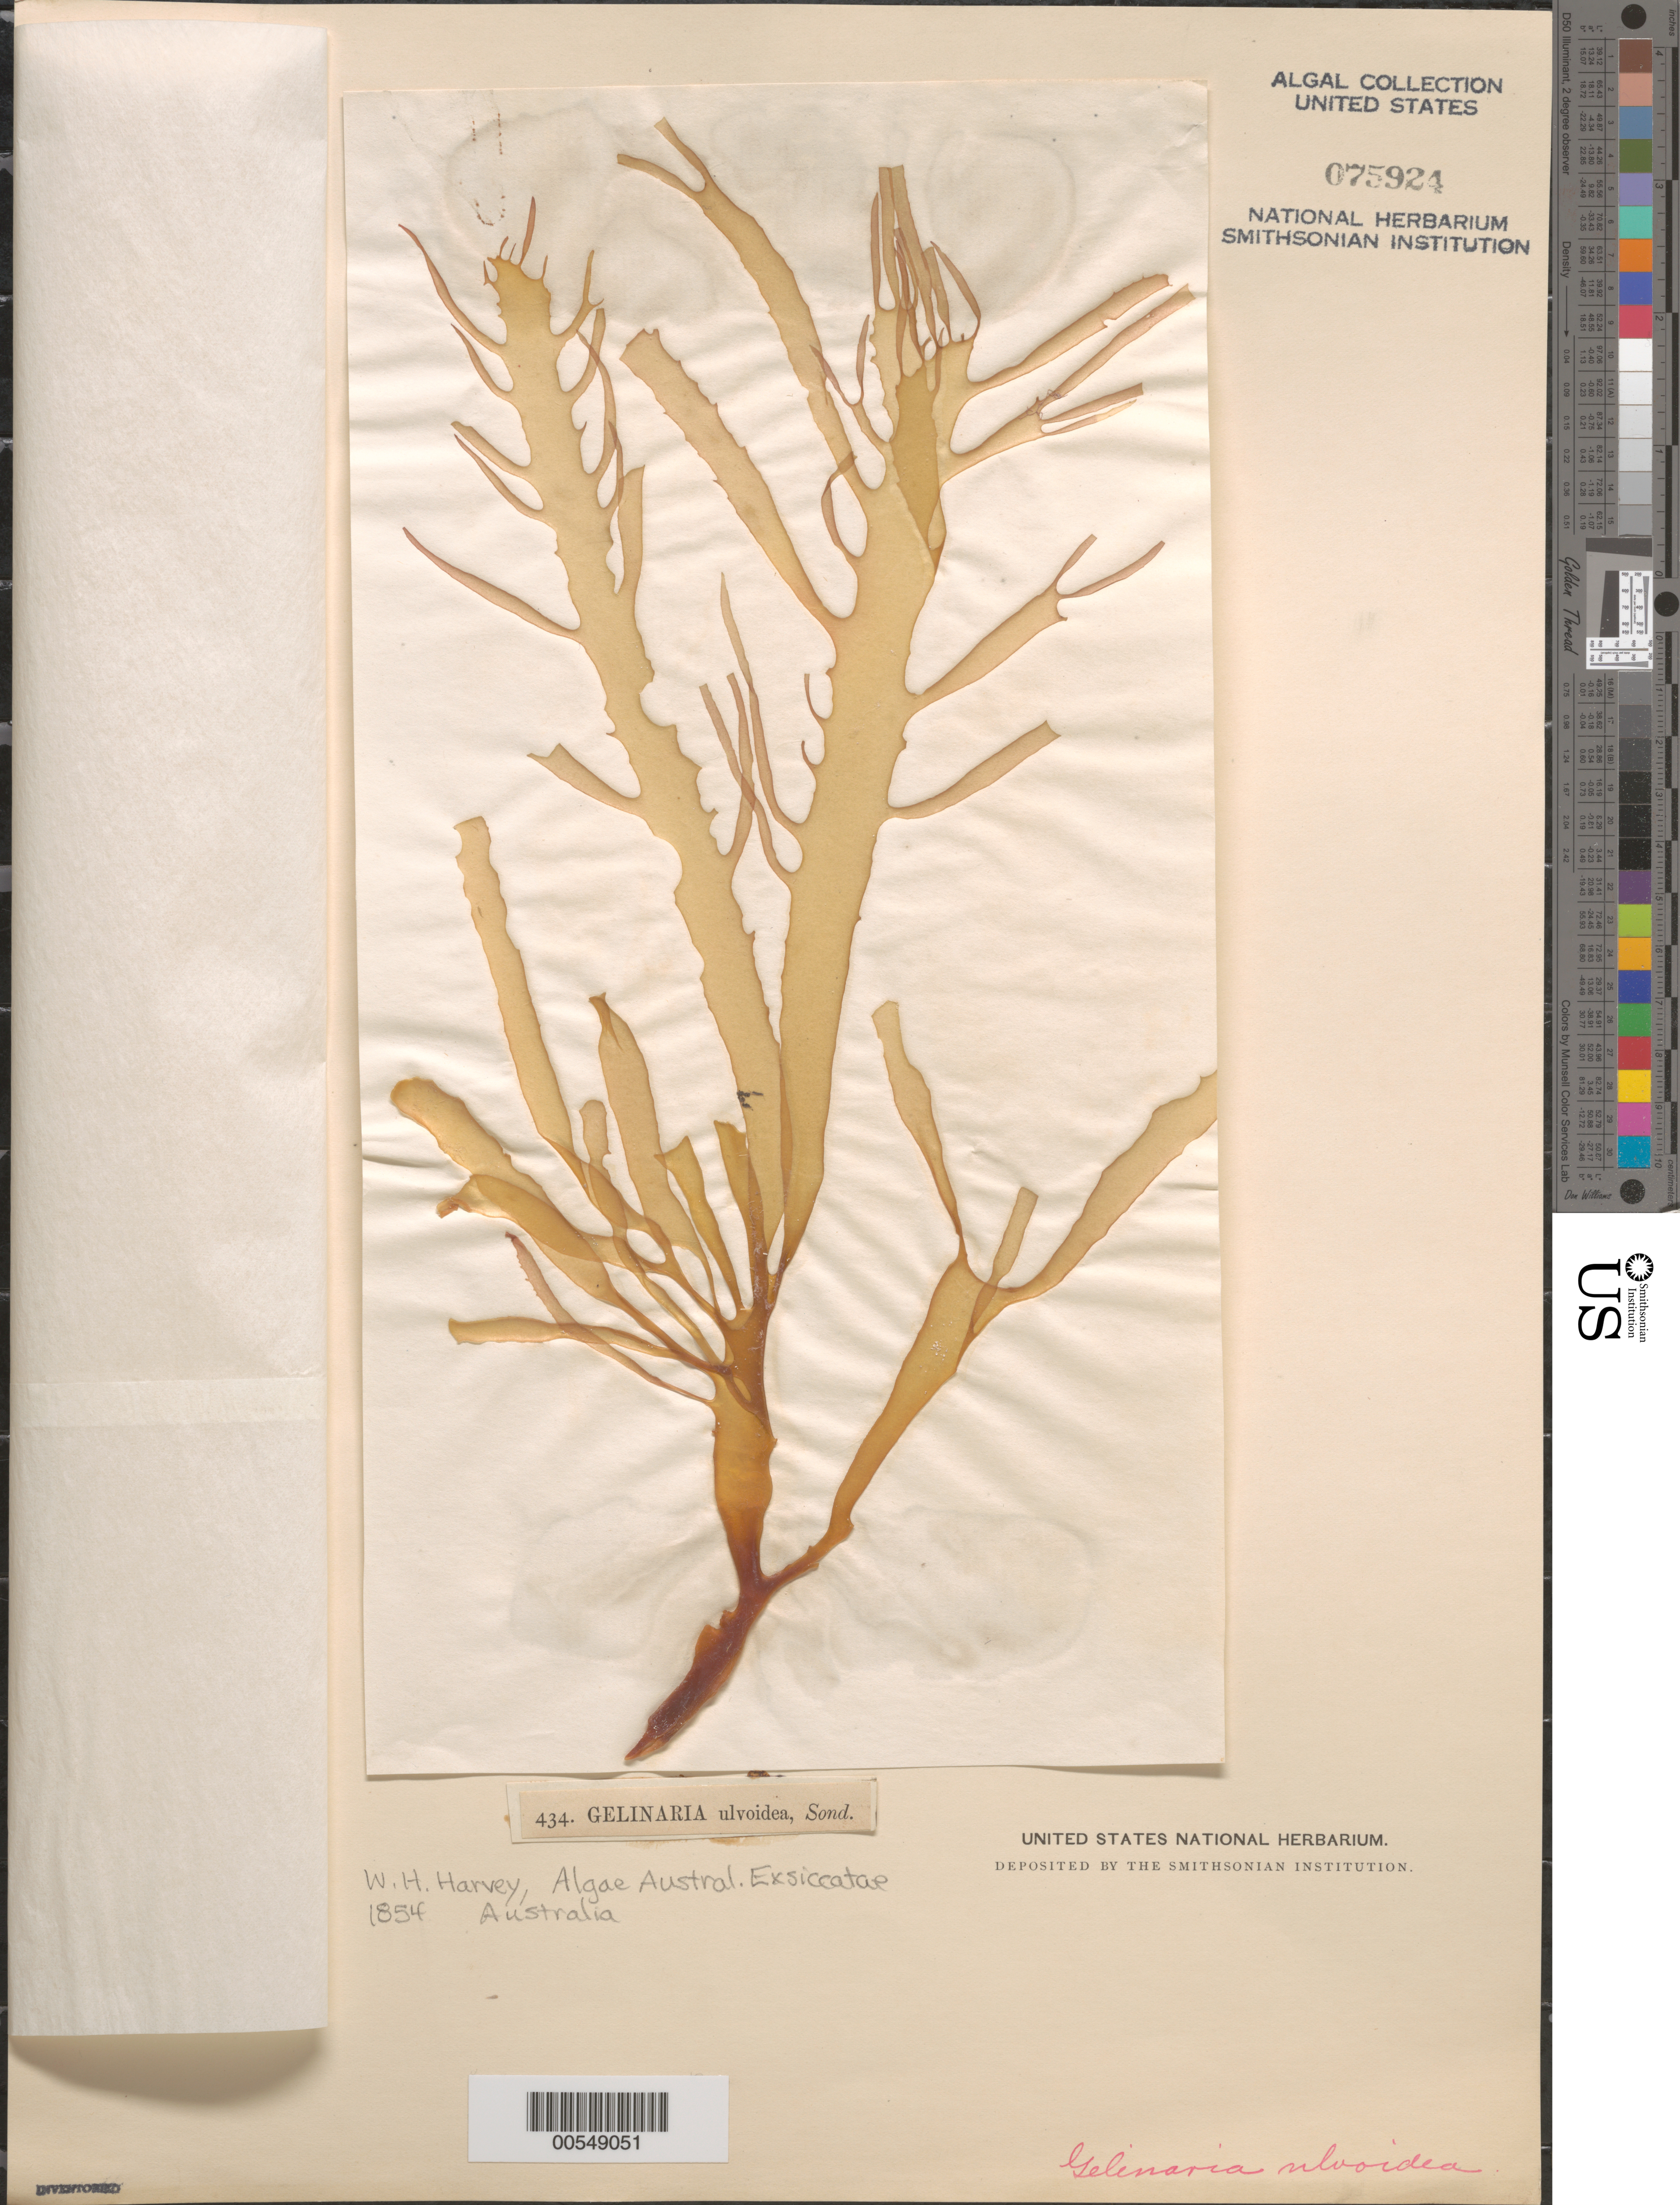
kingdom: Plantae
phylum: Rhodophyta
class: Florideophyceae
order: Gigartinales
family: Kallymeniaceae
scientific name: Gelinaria ulvoidea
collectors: W. Harvey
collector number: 434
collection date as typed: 1854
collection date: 1854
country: Australia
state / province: Western Australia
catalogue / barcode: US 75924